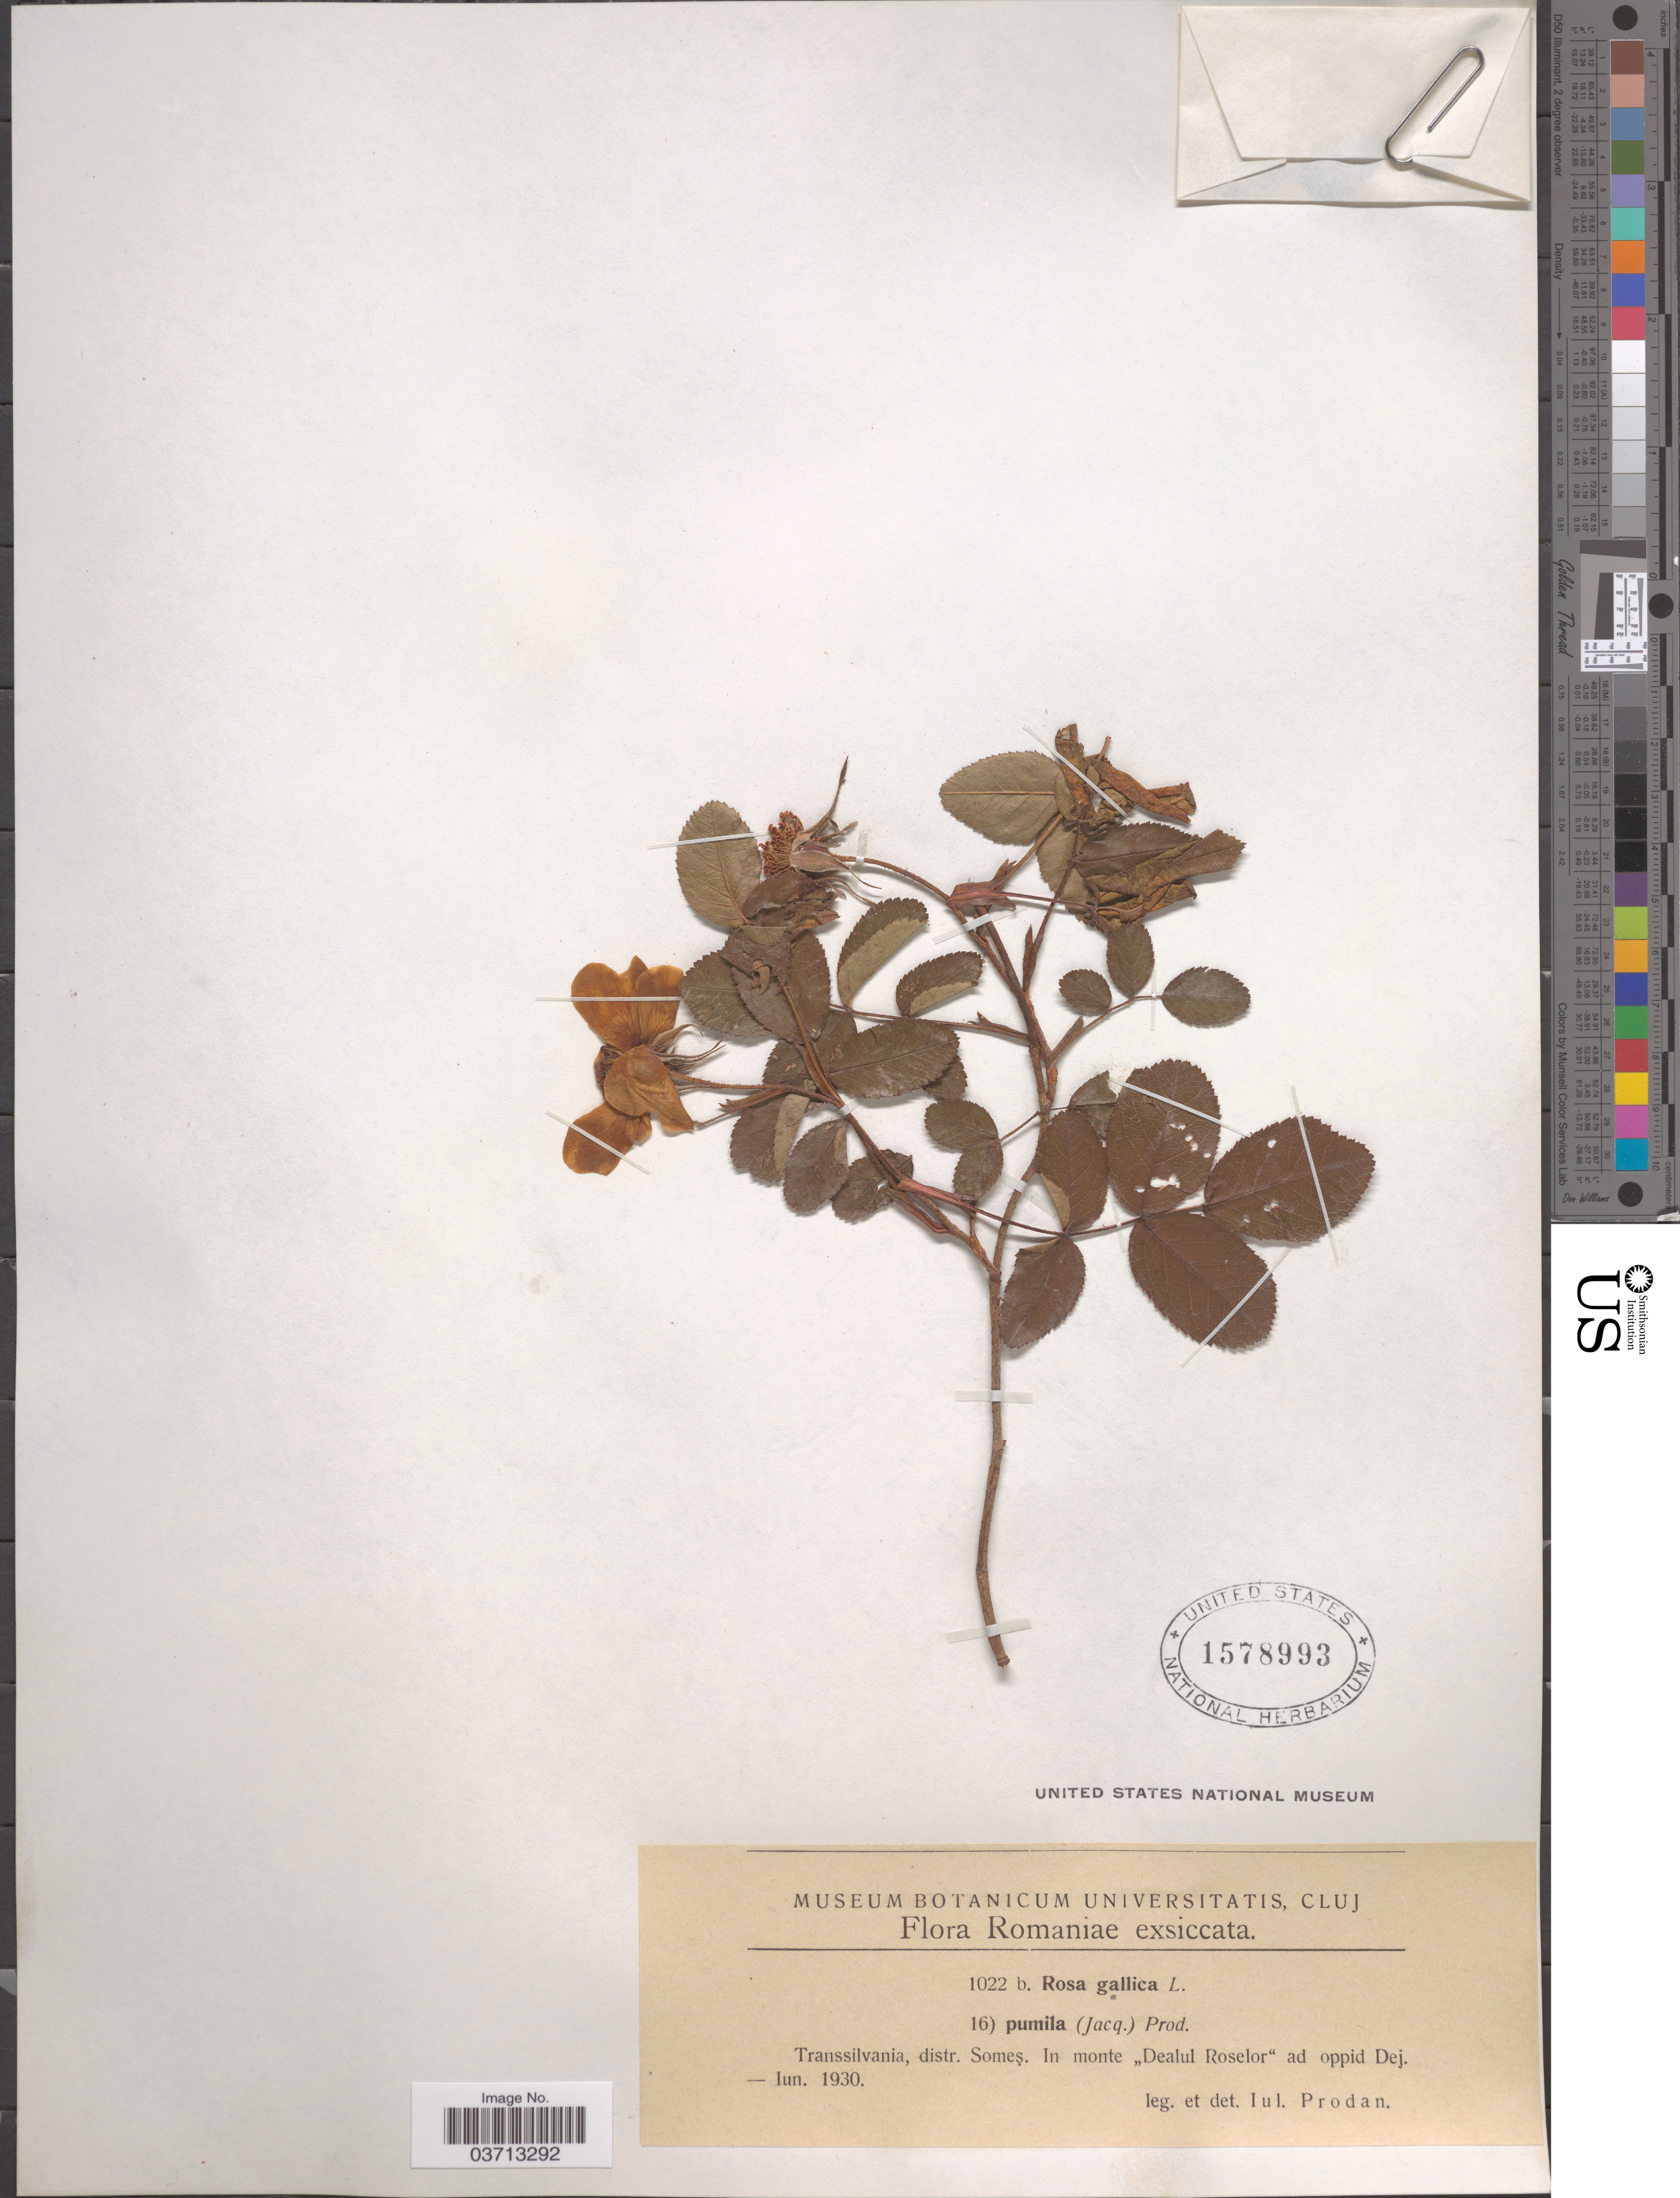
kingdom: Plantae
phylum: Tracheophyta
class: Magnoliopsida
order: Rosales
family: Rosaceae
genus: Rosa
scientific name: Rosa gallica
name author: L.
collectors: J. Prodan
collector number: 1022 b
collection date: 1930-06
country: Romania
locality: Transsilvania, distr. Someş. In monte "Dealul Roselor" ad oppid Dej.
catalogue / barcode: US 1578993